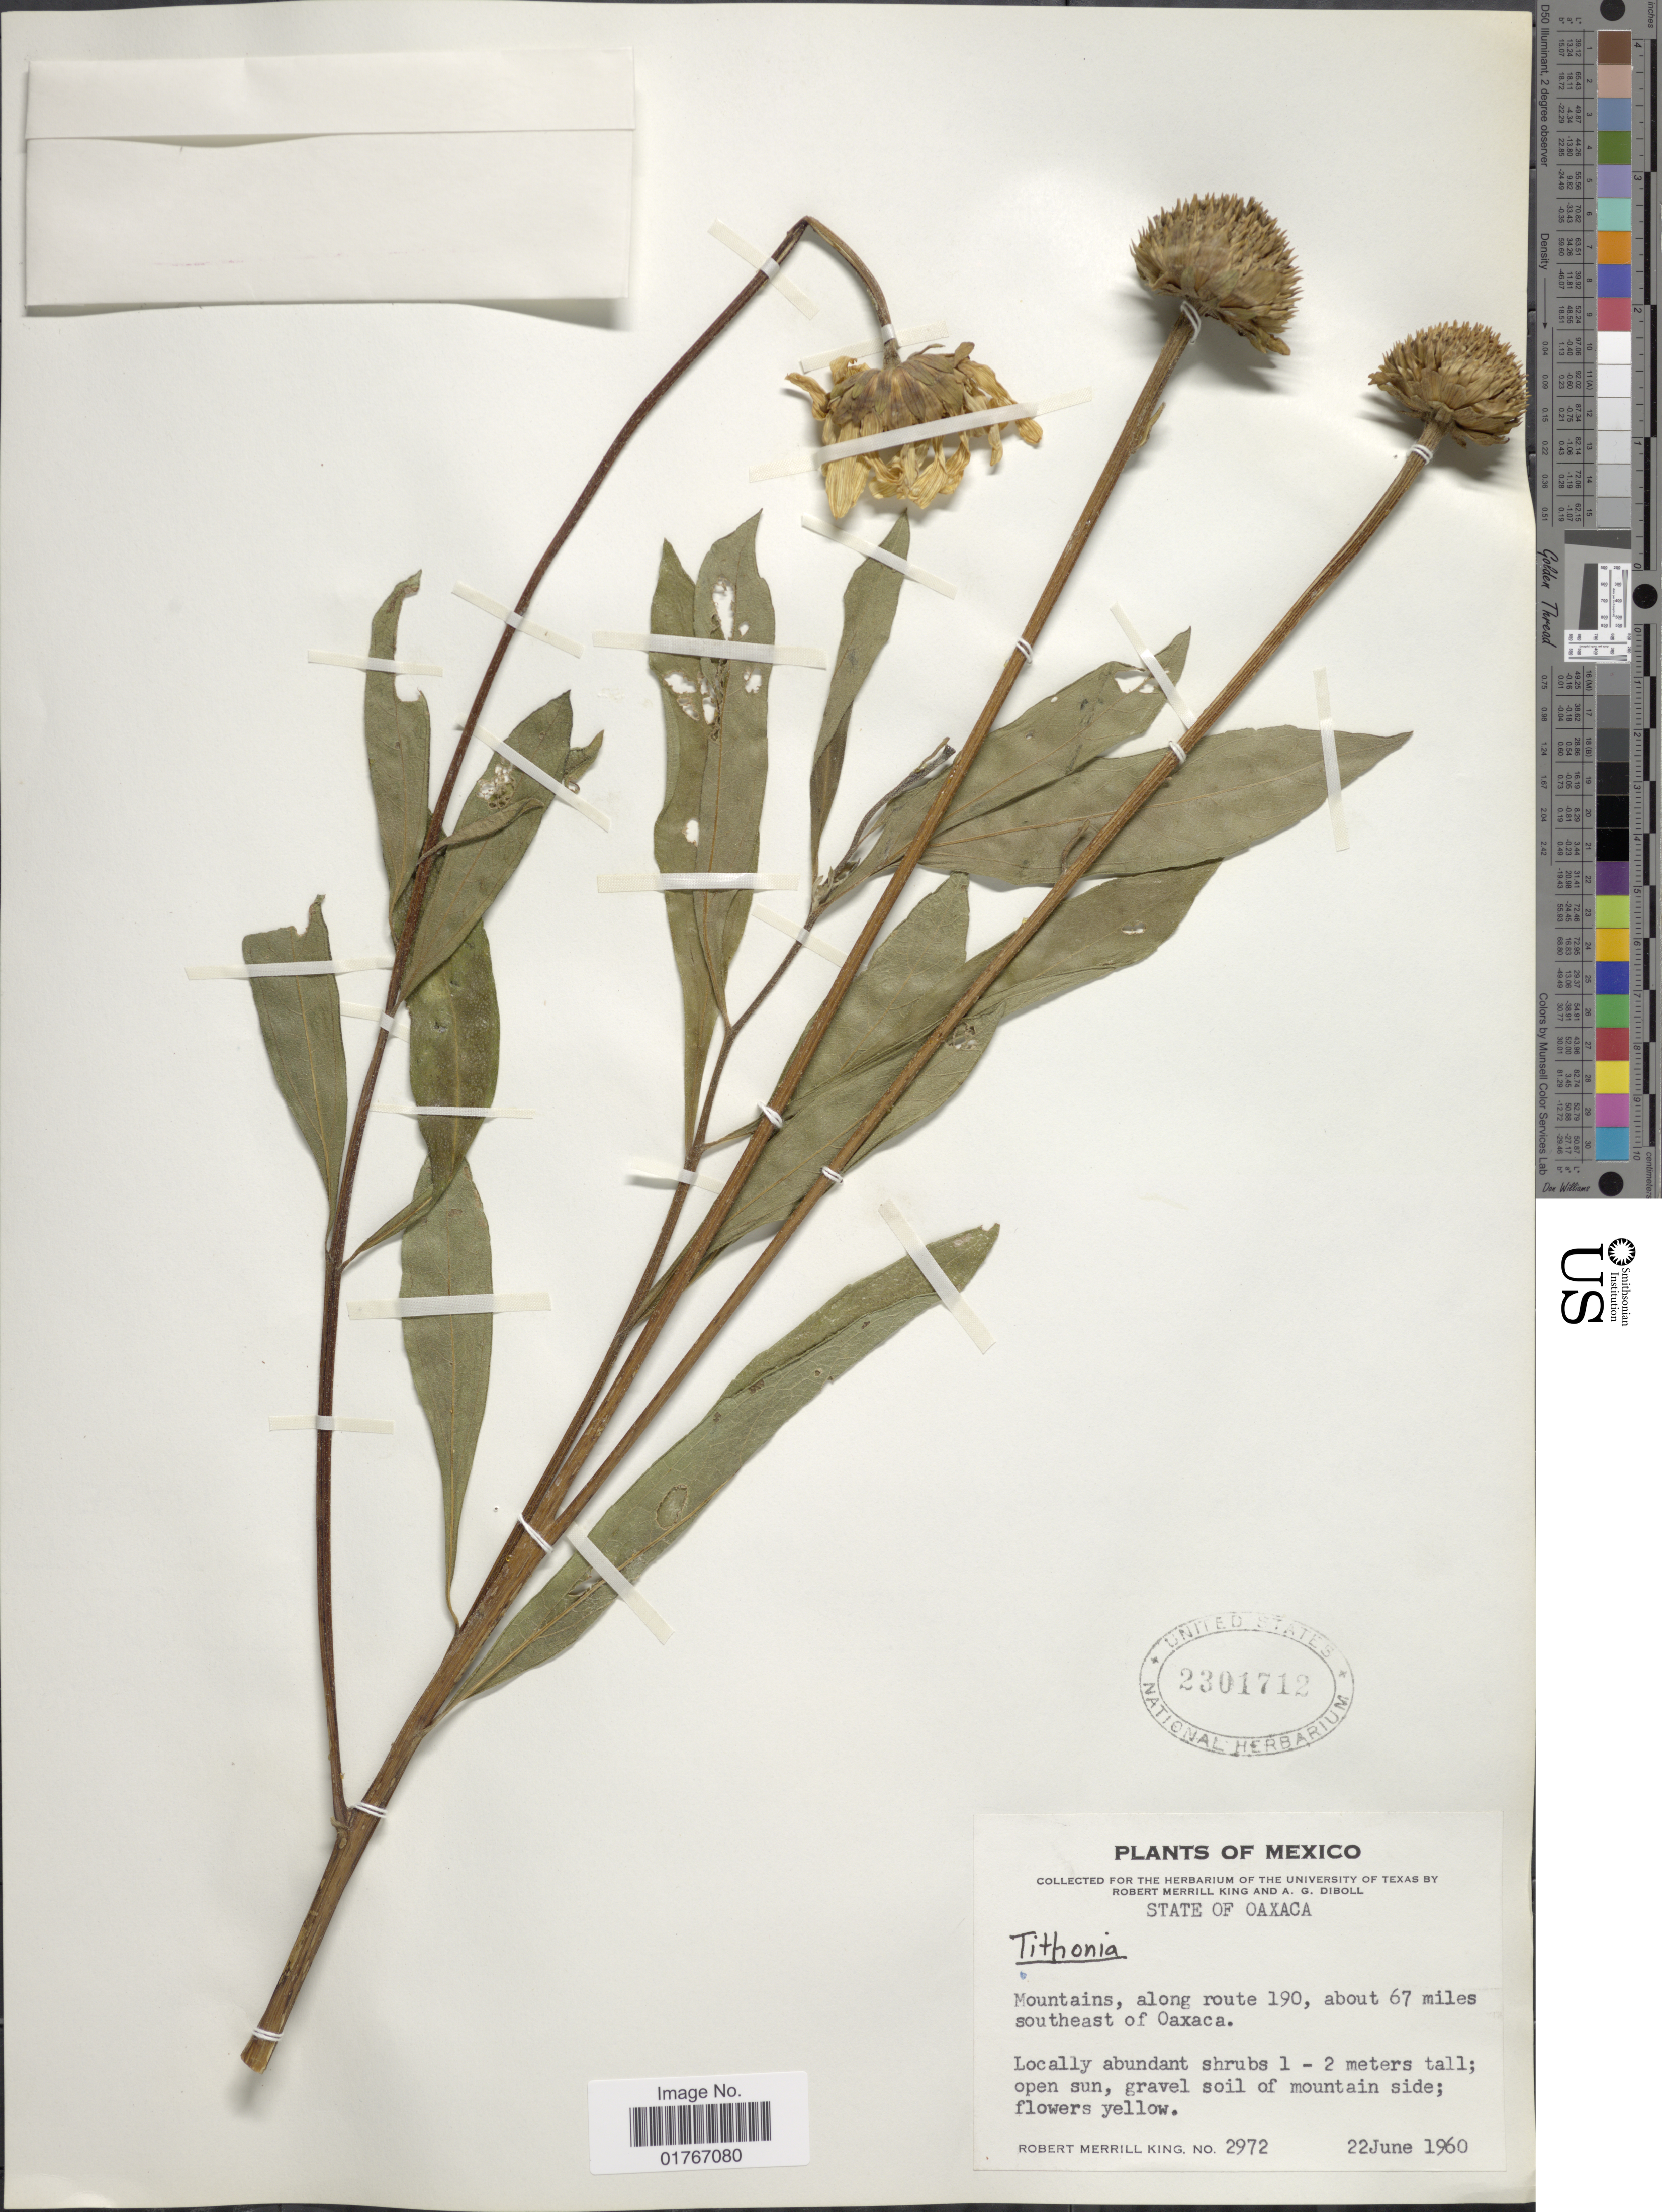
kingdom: Plantae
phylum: Tracheophyta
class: Magnoliopsida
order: Asterales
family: Asteraceae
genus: Tithonia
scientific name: Tithonia sp.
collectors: R. M. King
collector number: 2972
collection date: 1960-06-22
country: Mexico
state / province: Oaxaca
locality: Mountains, along route 190, about 67 miles southeast of Oaxaca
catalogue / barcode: US 2301712